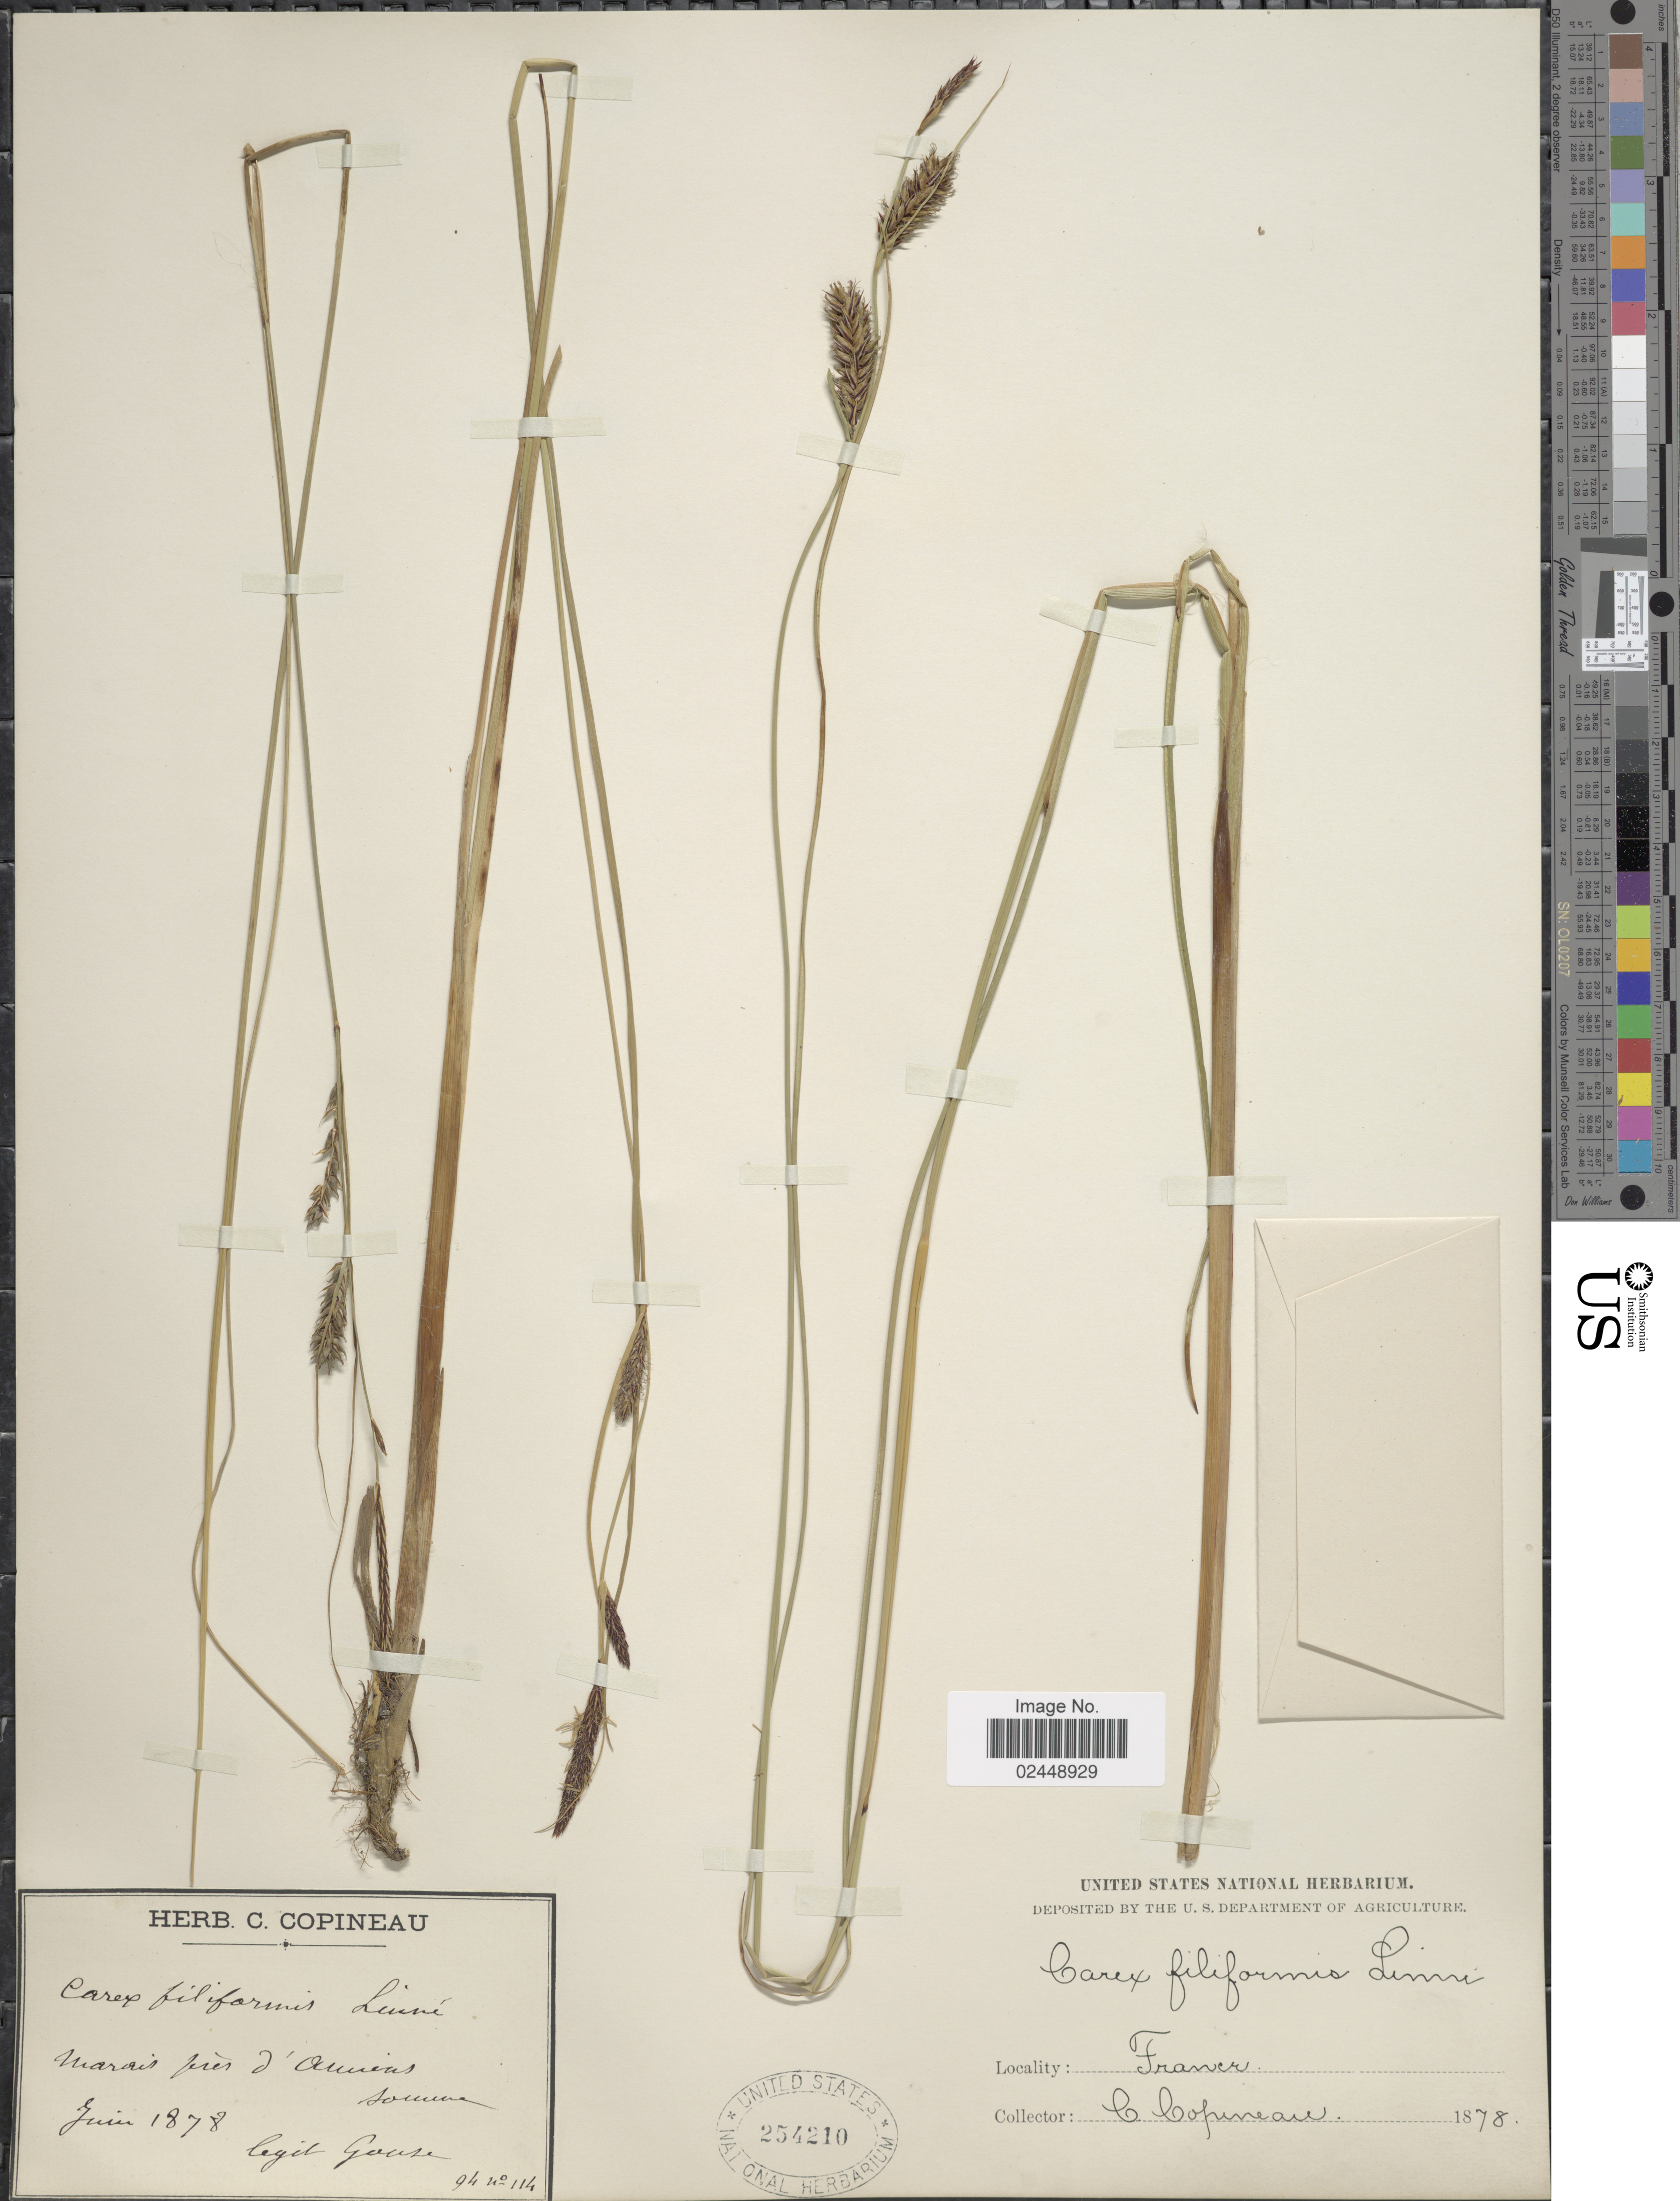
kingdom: Plantae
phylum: Tracheophyta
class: Liliopsida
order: Poales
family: Cyperaceae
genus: Carex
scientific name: Carex lasiocarpa var. lasiocarpa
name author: Ehrh.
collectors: C. Copineau & Gouse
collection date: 1878-06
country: France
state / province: Hauts-de-France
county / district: Somme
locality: Marias près d'Amiens, Somme [marsh near Amiens, Somme]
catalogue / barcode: US 254210